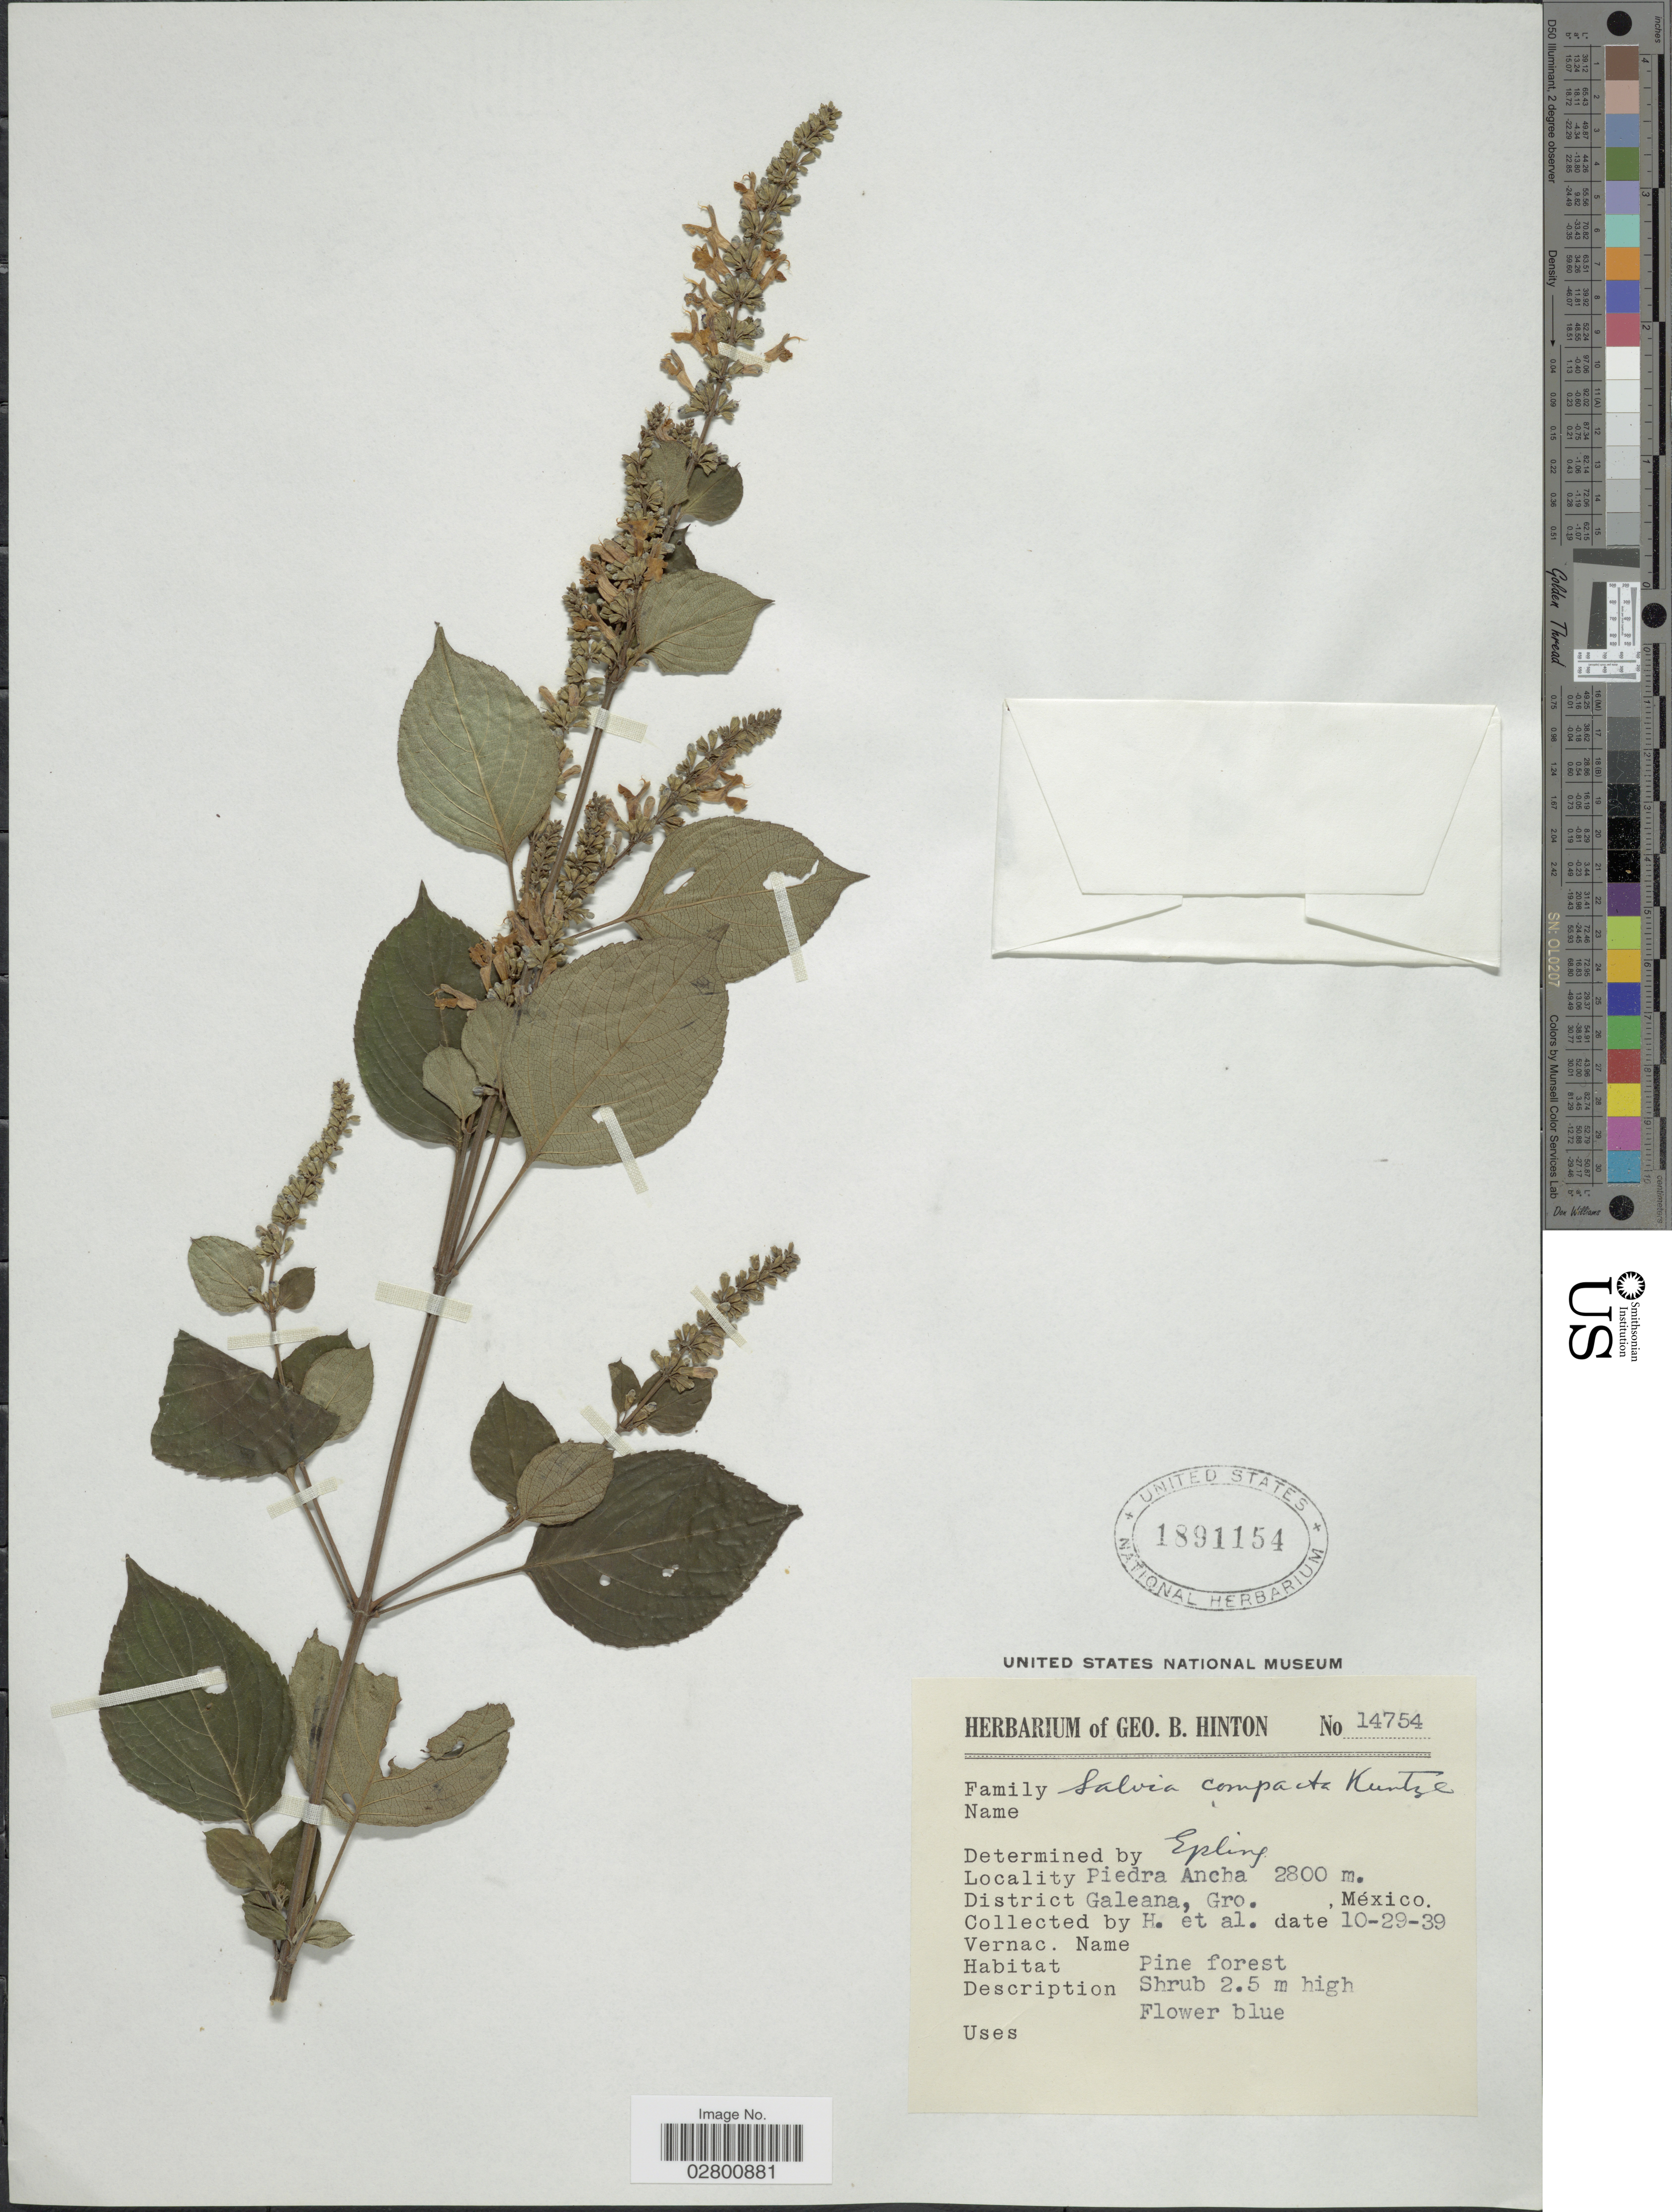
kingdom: Plantae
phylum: Tracheophyta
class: Magnoliopsida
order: Lamiales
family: Lamiaceae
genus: Salvia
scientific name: Salvia compacta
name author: Kuntze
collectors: G. B. Hinton & et al.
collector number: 14754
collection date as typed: Transcribed d/m/y: 29/10/39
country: Mexico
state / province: Guerrero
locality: Piedra Ancha. Galeana, Gro.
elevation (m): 2800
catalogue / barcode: US 1891154